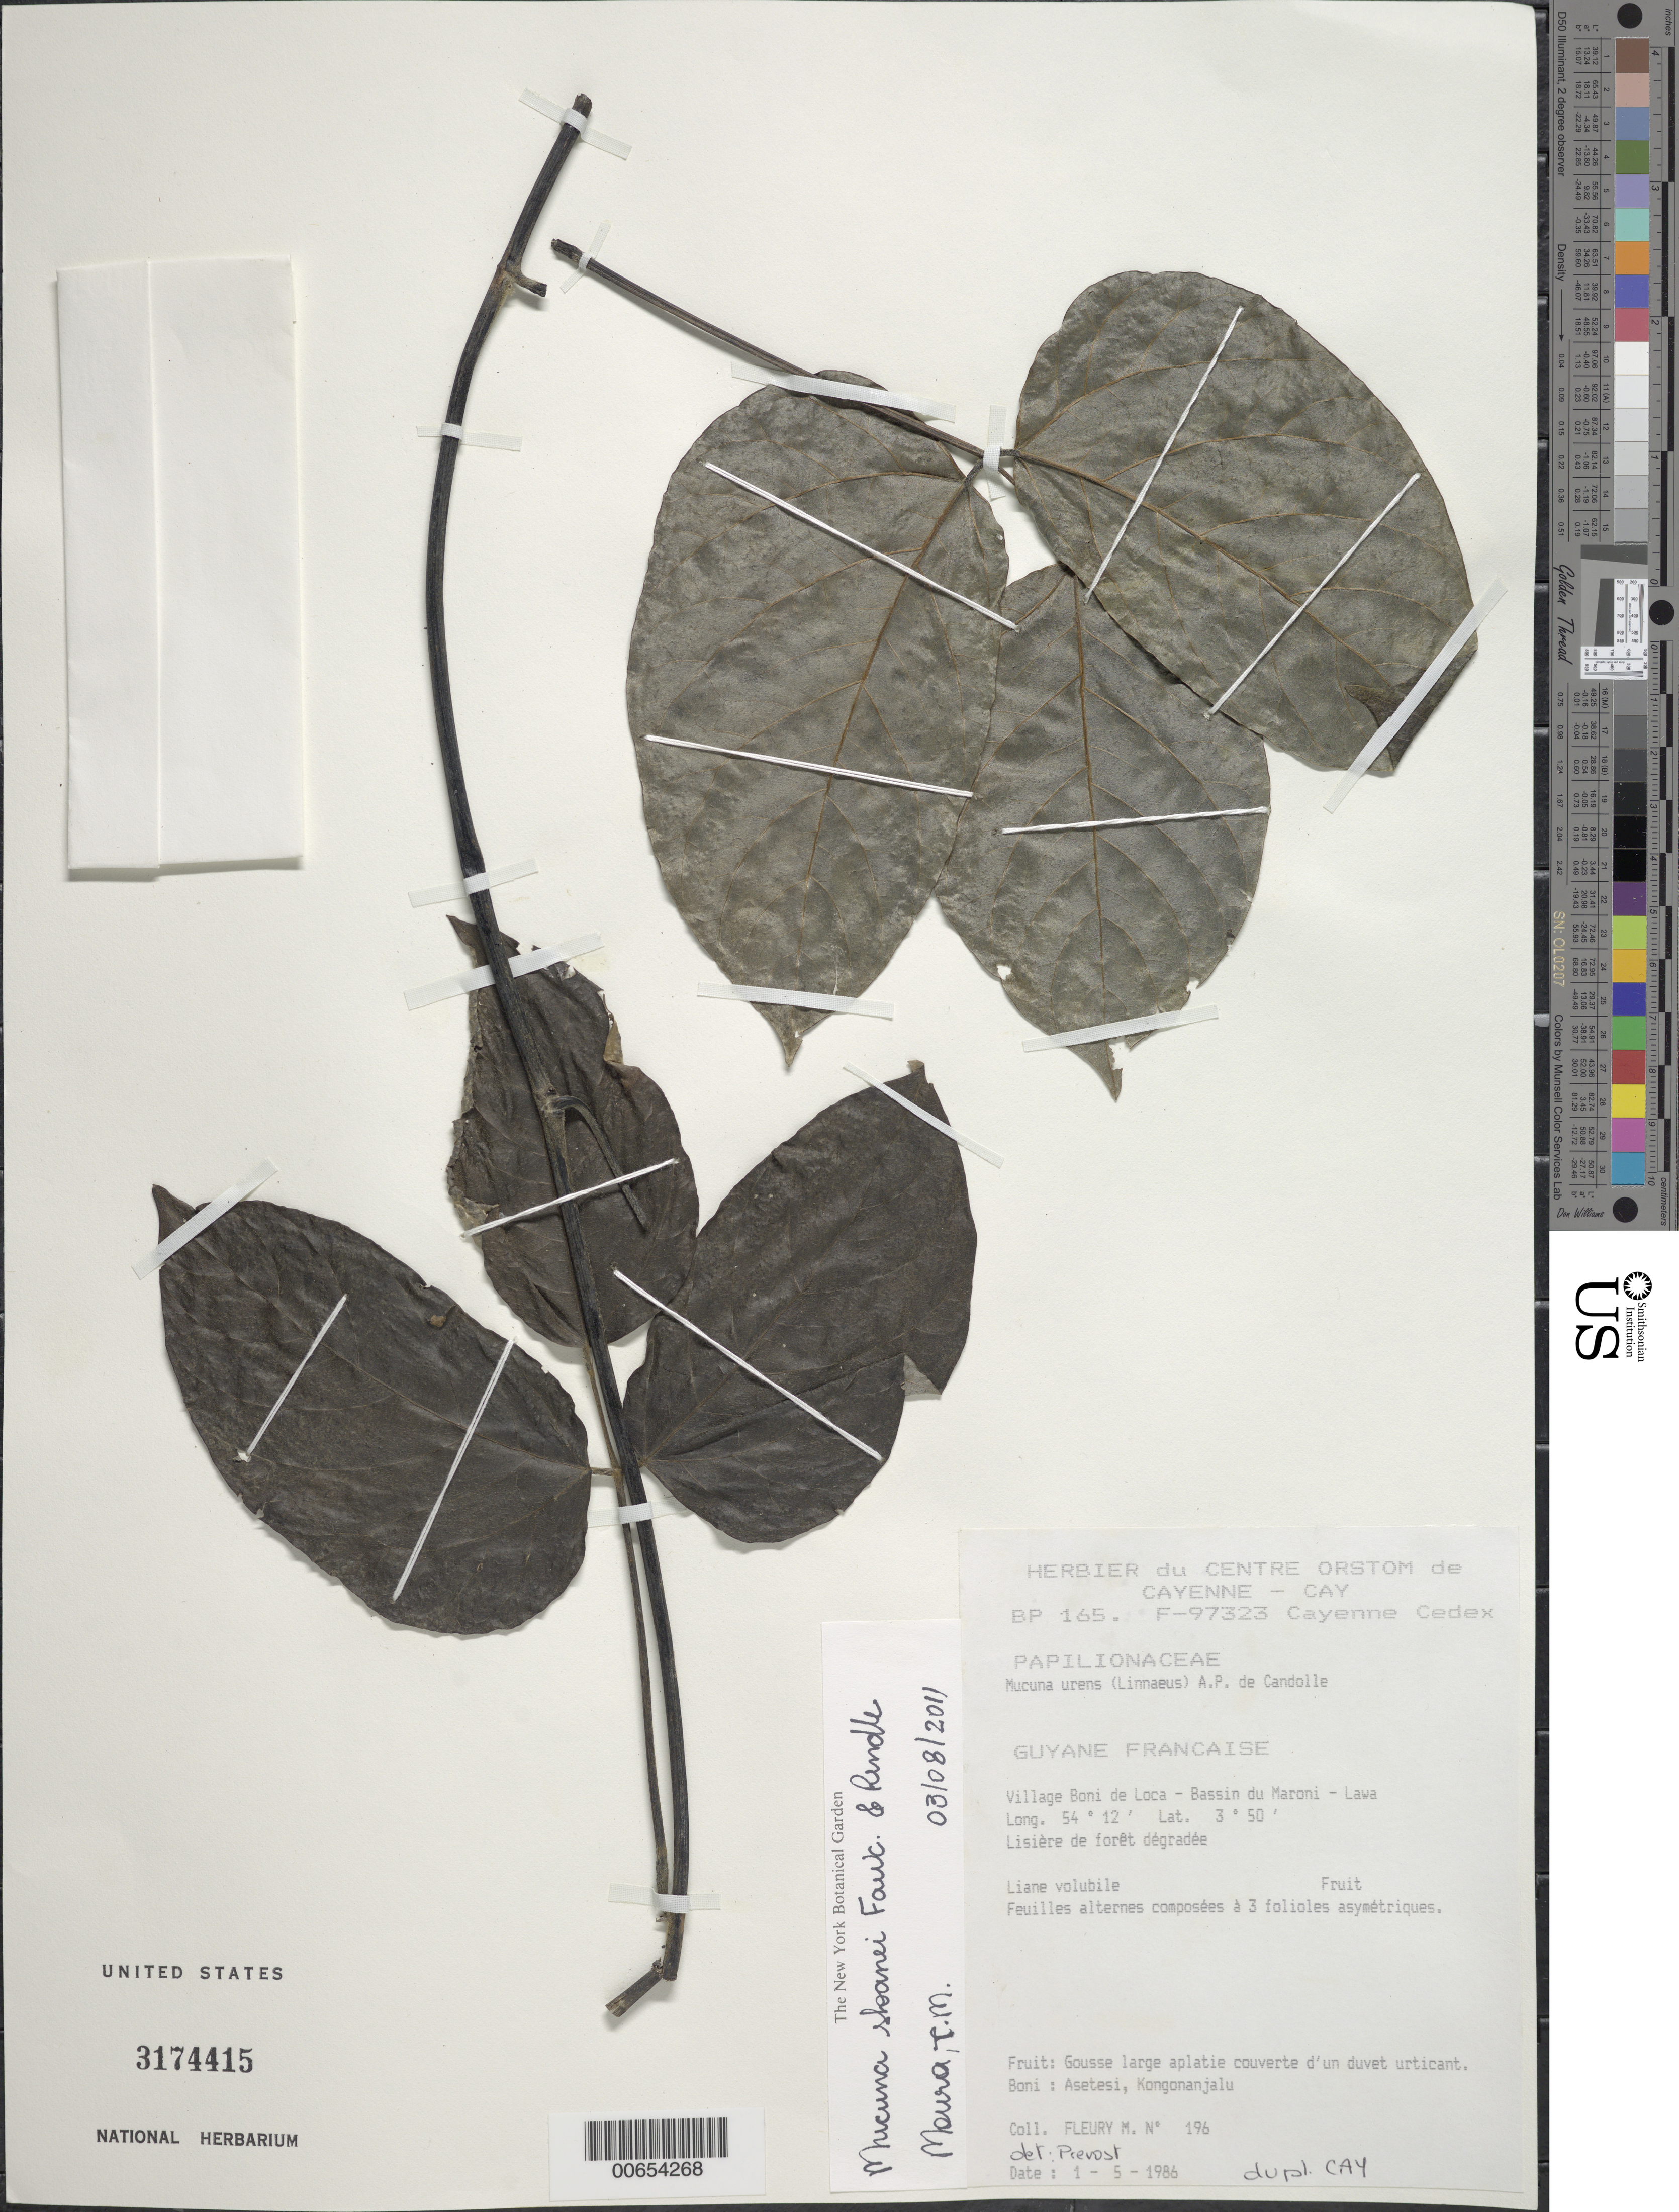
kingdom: Plantae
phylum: Tracheophyta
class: Magnoliopsida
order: Fabales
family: Fabaceae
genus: Mucuna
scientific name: Mucuna sloanei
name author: Fawc. & Rendle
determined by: Moura, T. M. de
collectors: M. Fleury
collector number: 196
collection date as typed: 1-May-86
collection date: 1986-05-01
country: French Guiana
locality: Village Boni de Loca, Bassin du Maroni - Lawa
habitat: Lisiere de foret degradee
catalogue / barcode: US 3174415